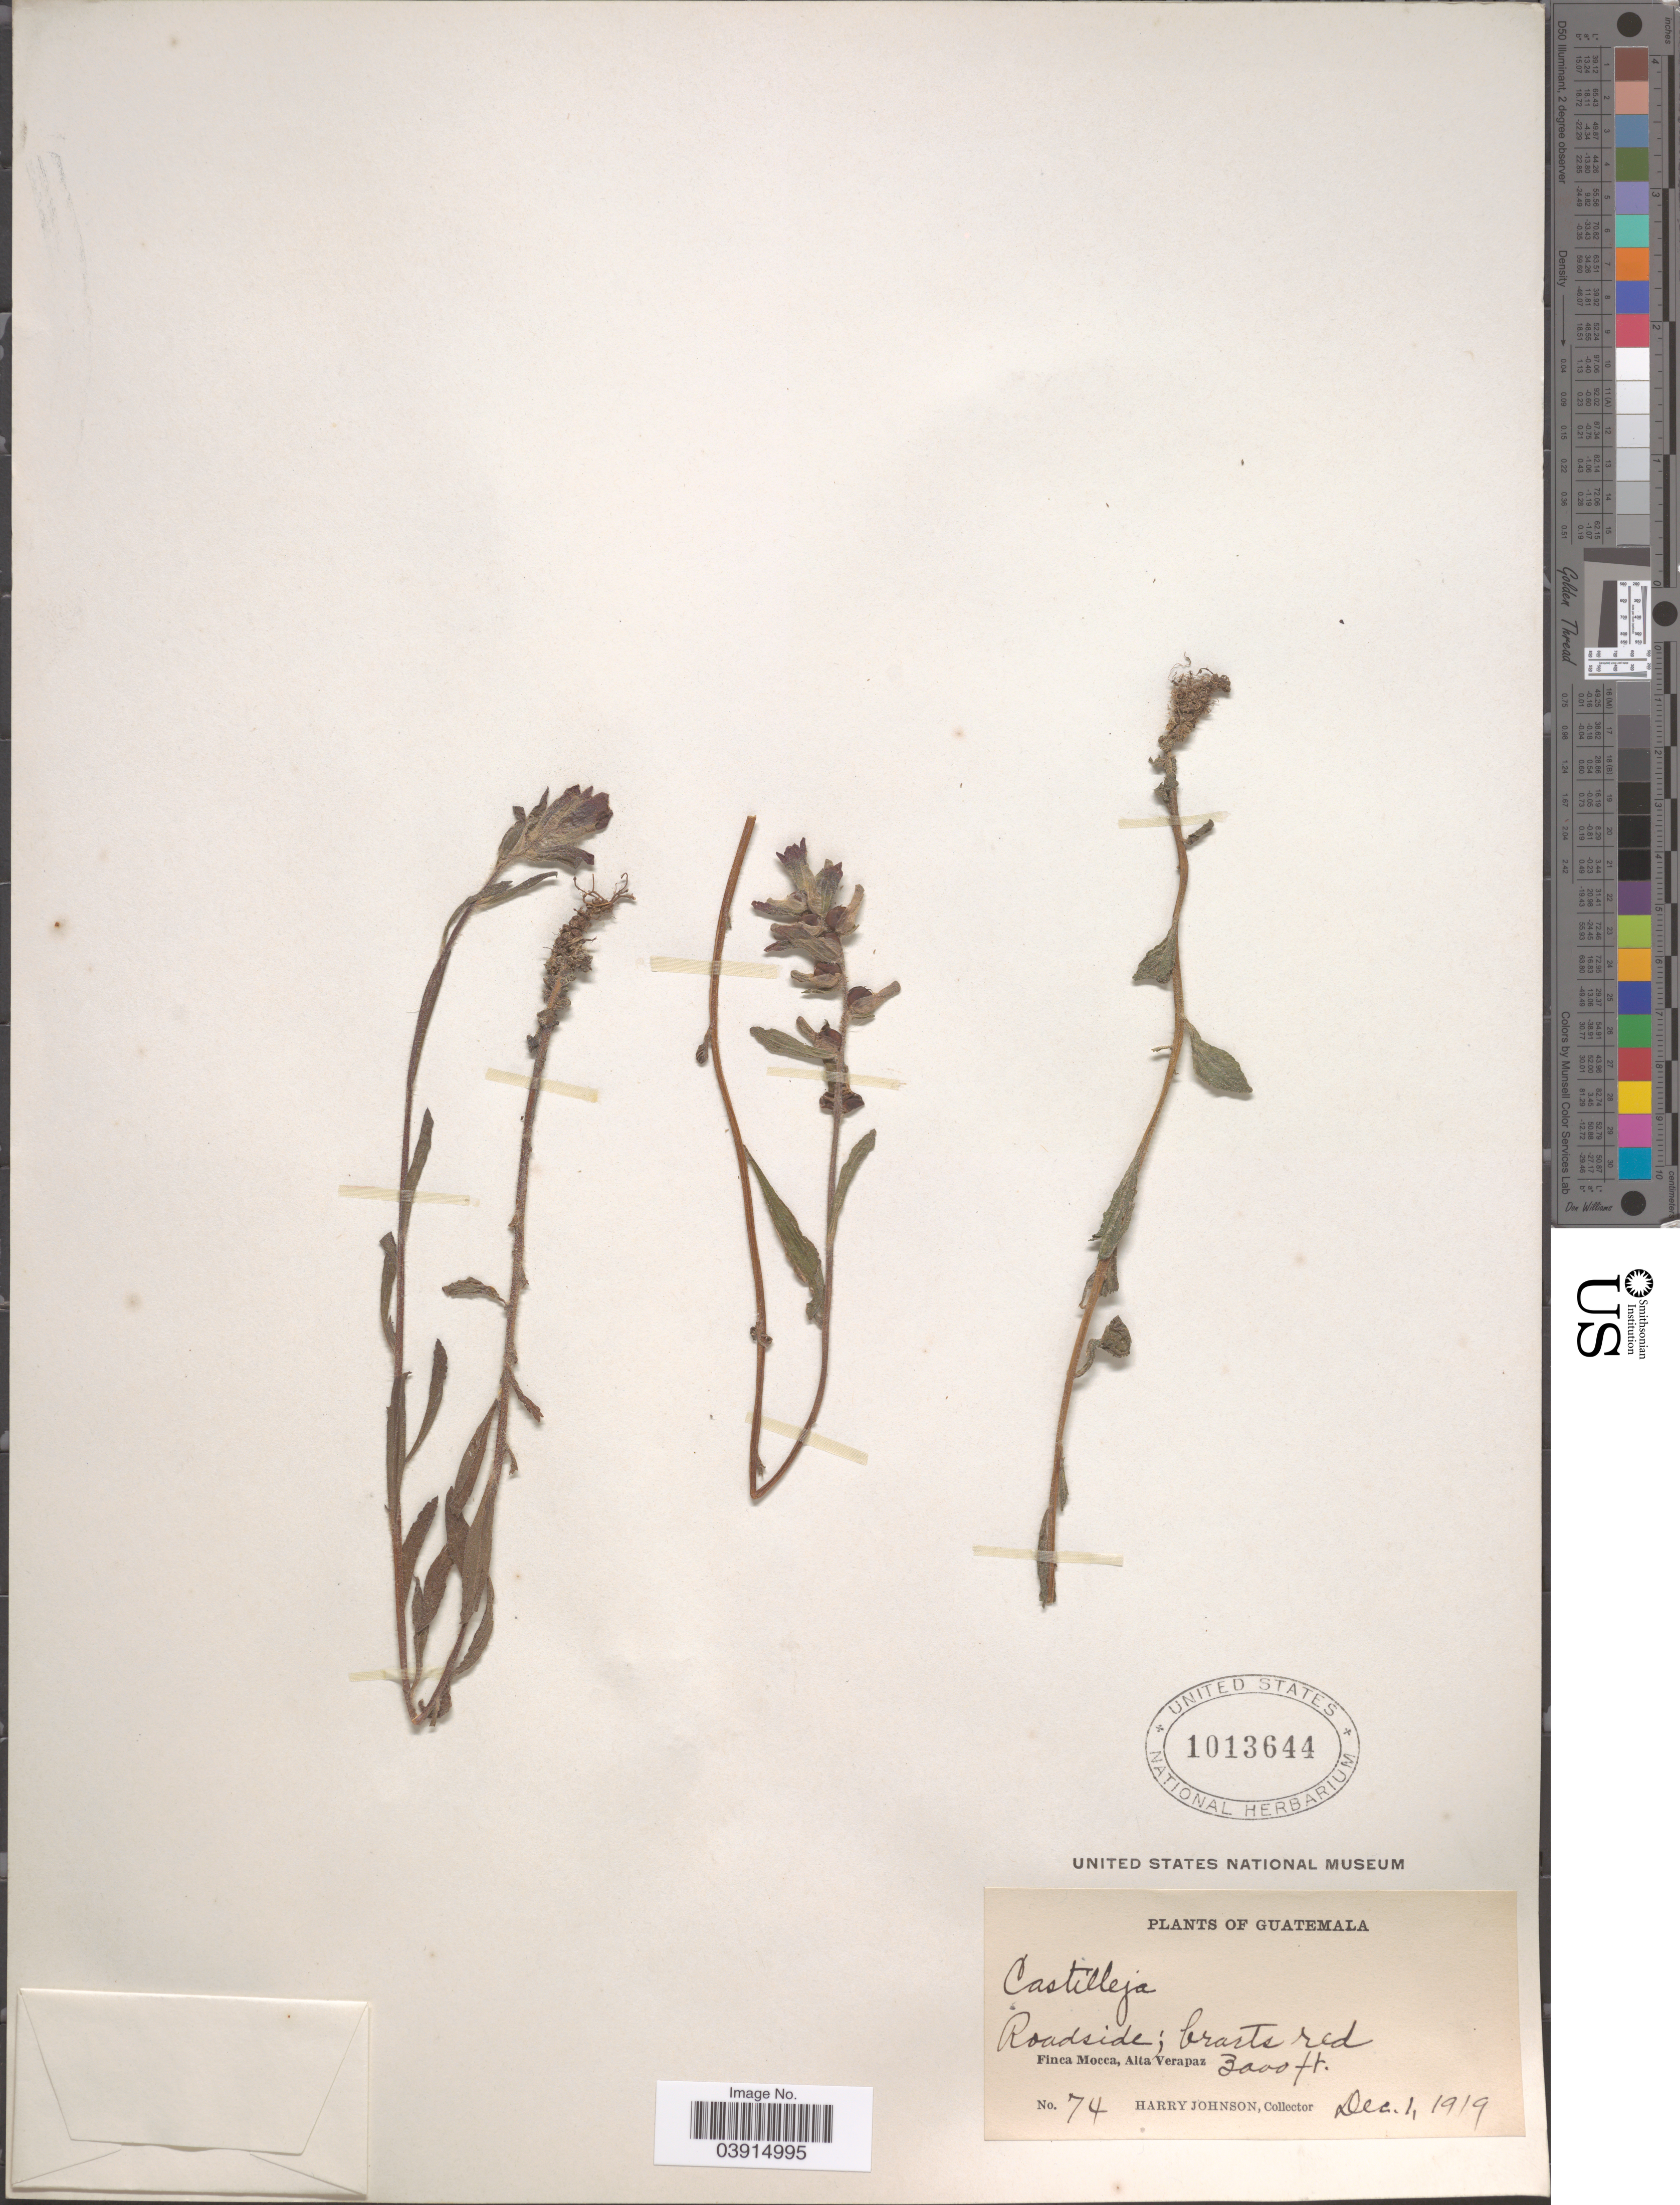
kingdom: Plantae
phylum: Tracheophyta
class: Magnoliopsida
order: Lamiales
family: Orobanchaceae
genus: Castilleja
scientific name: Castilleja arvensis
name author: Schltdl. & Cham.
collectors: H. Johnson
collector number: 74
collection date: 1919-12-01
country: Guatemala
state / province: Alta Verapaz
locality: Roadside; Finca Mocca, Alta Verapaz.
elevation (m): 914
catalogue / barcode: US 1013644